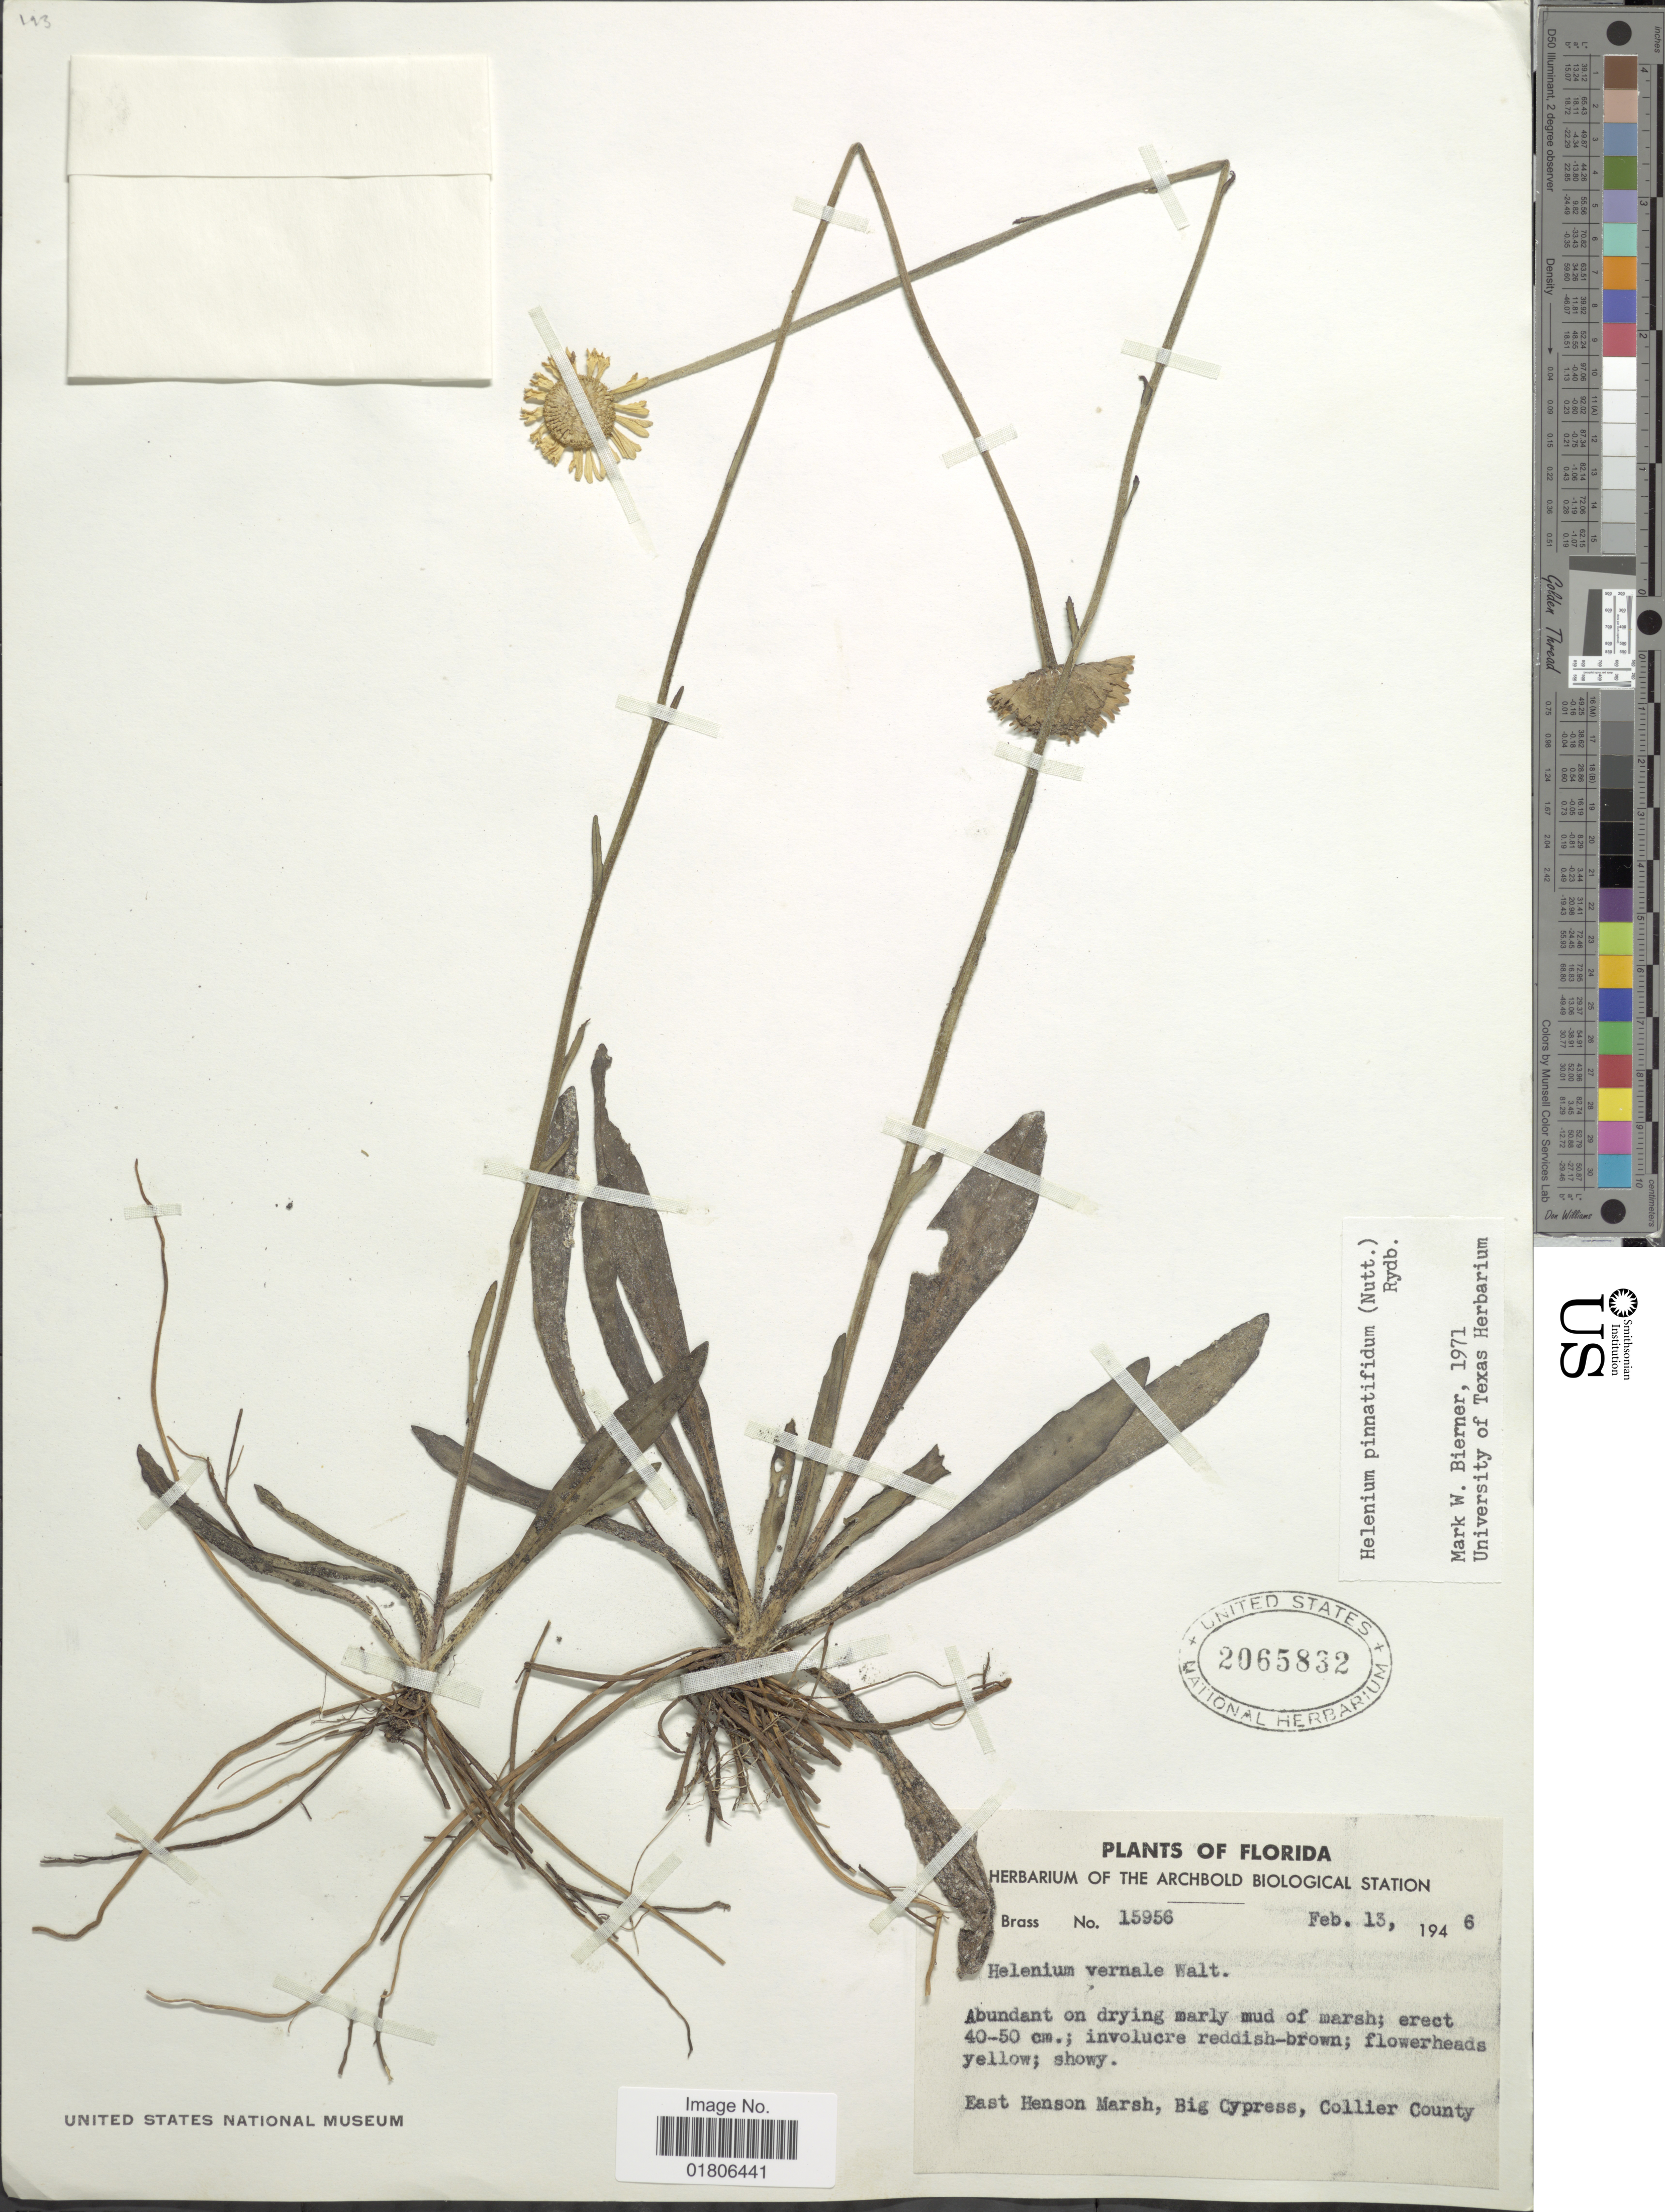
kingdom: Plantae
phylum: Tracheophyta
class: Magnoliopsida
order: Asterales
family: Asteraceae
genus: Helenium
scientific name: Helenium pinnatifidum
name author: (Schwein. ex Nutt.) Rydb.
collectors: Brass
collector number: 15956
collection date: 1946-02-13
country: United States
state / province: Florida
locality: East Henson Marsh, Big Cypress, Collier County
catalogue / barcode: US 2065832